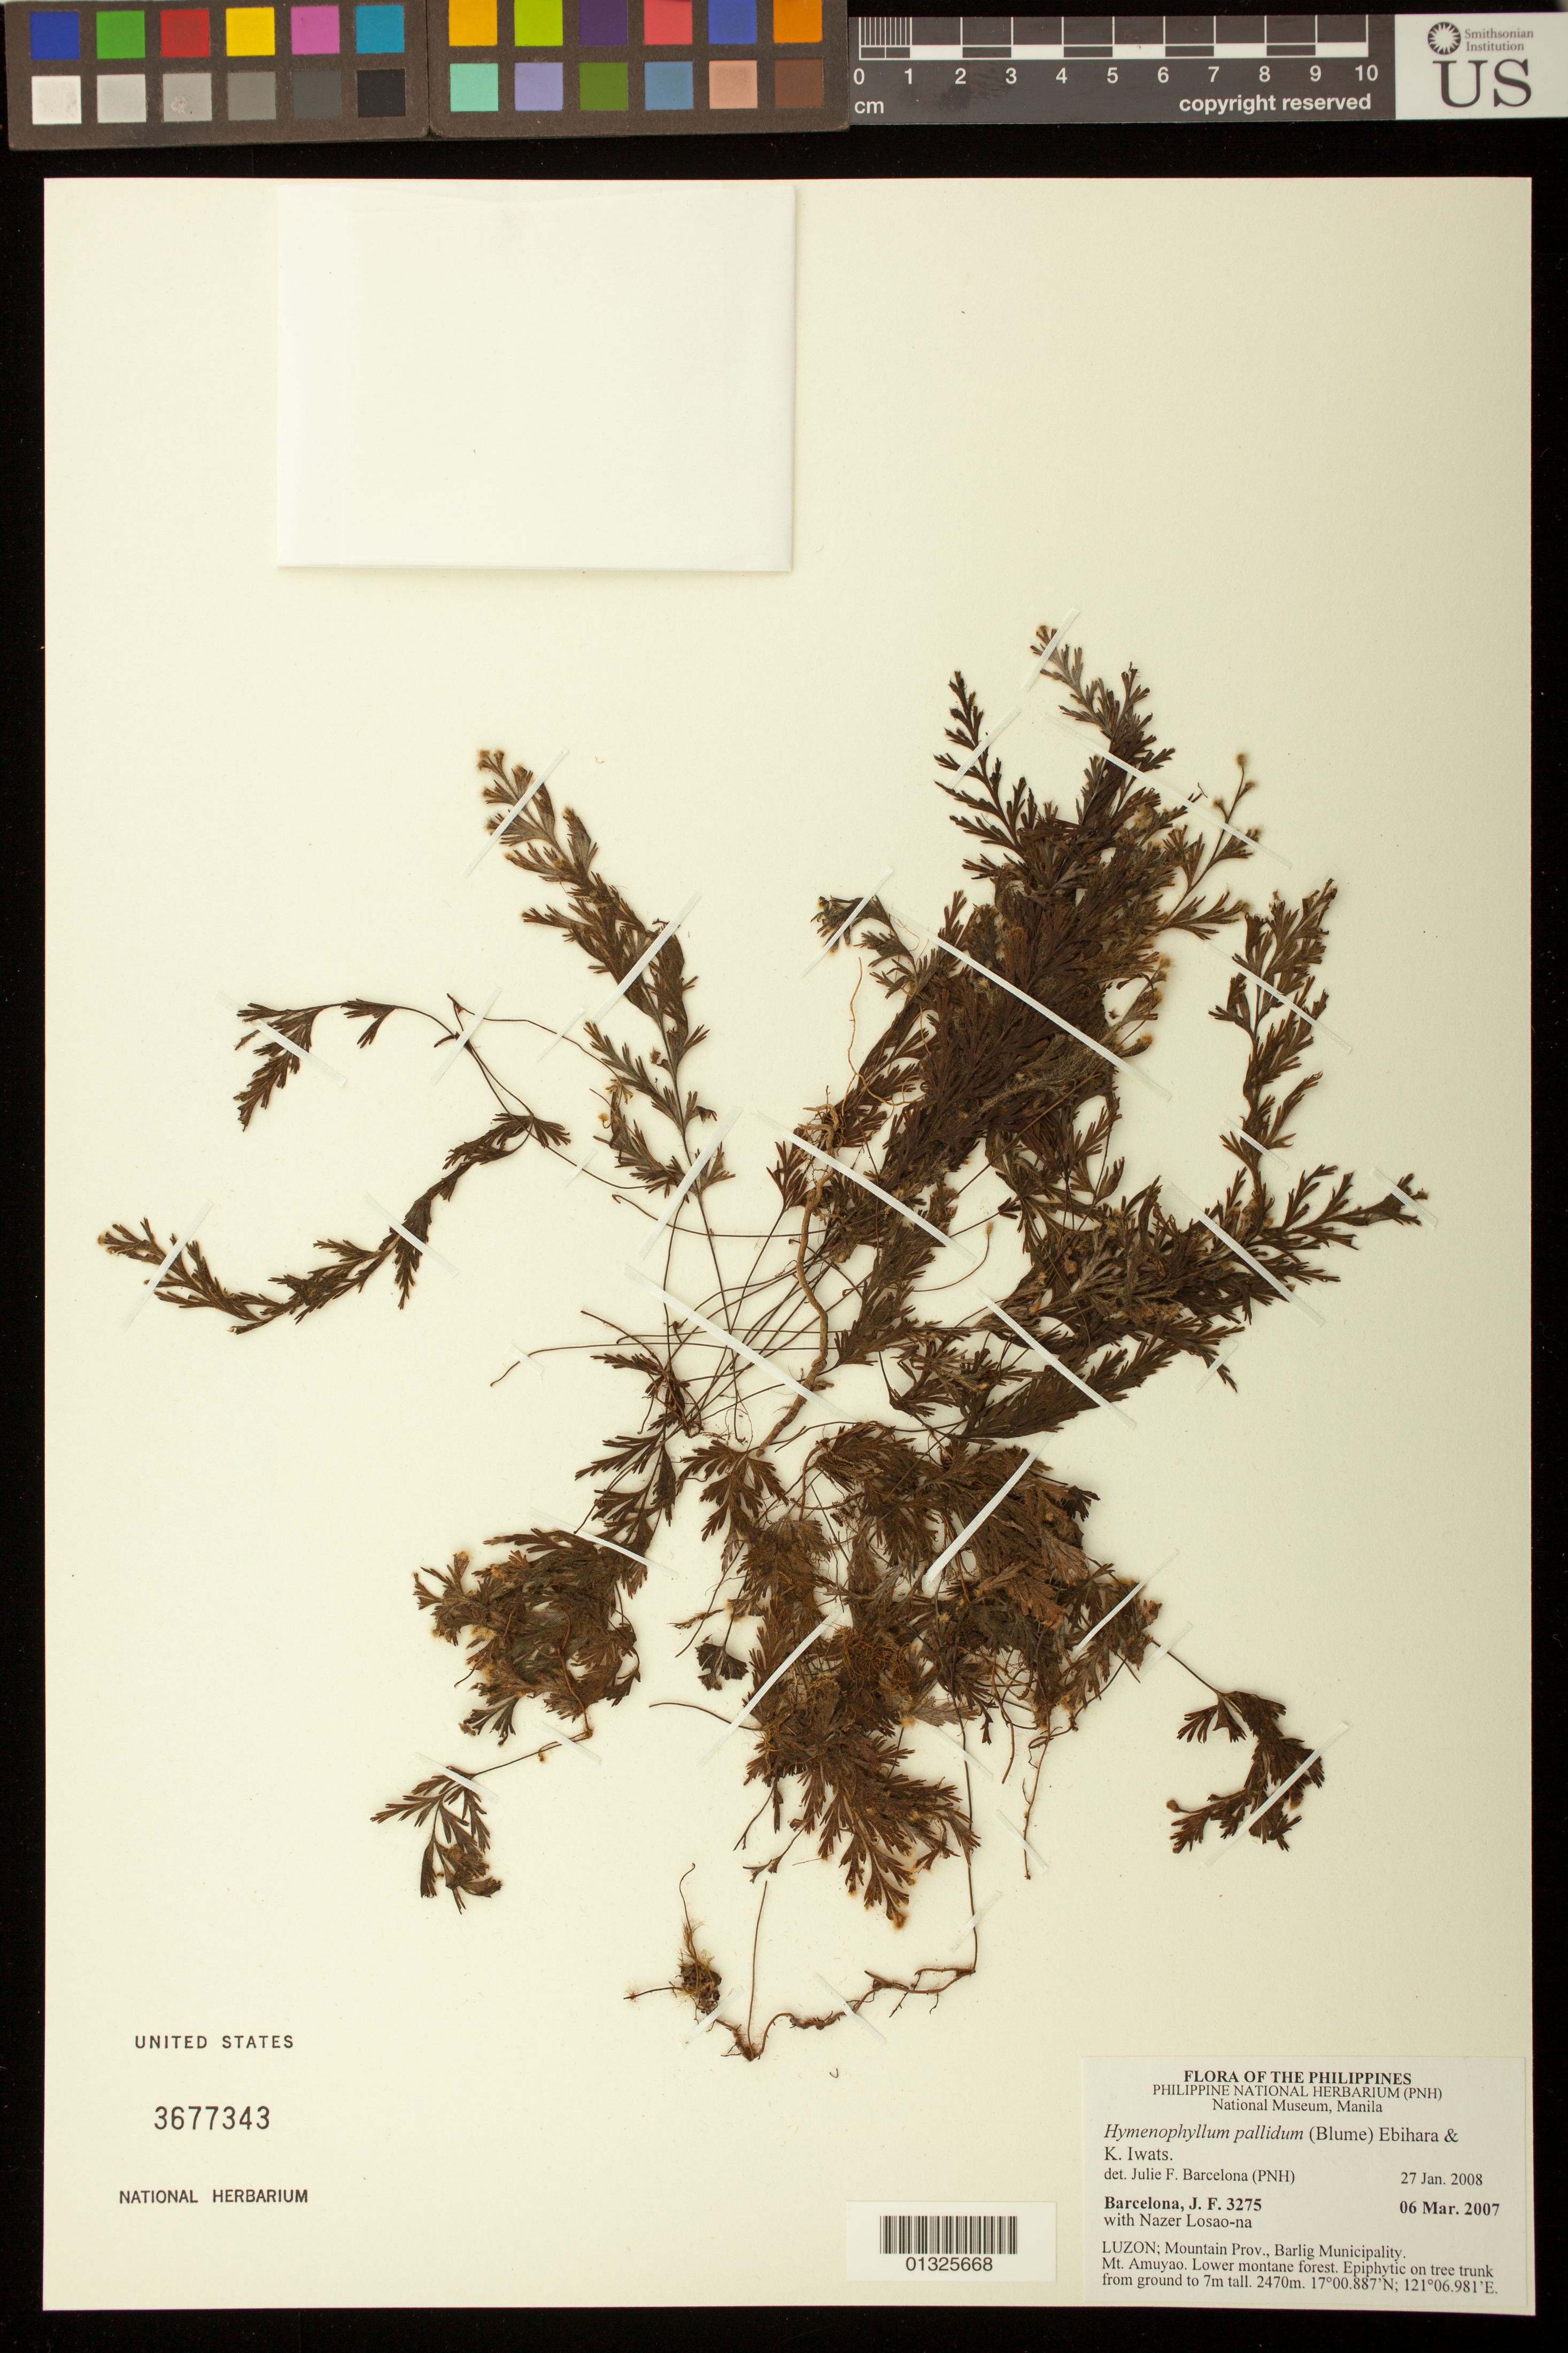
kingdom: Plantae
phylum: Tracheophyta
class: Polypodiopsida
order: Hymenophyllales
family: Hymenophyllaceae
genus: Hymenophyllum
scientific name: Hymenophyllum pallidum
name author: (Blume) Ebihara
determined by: Barcelona, J. F.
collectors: J. F. Barcelona & N. Losao-na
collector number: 3277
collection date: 2007-03-06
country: Philippines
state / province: Cordillera (Administrative Region)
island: Luzon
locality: Luzon; Mountain Prov., Barlig Municipality, Mt. Amuyao.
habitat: Lower montane forest. West-facing ridge near water source.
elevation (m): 2470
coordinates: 17 00.887 N, 121 06.981 E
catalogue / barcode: US 3677343